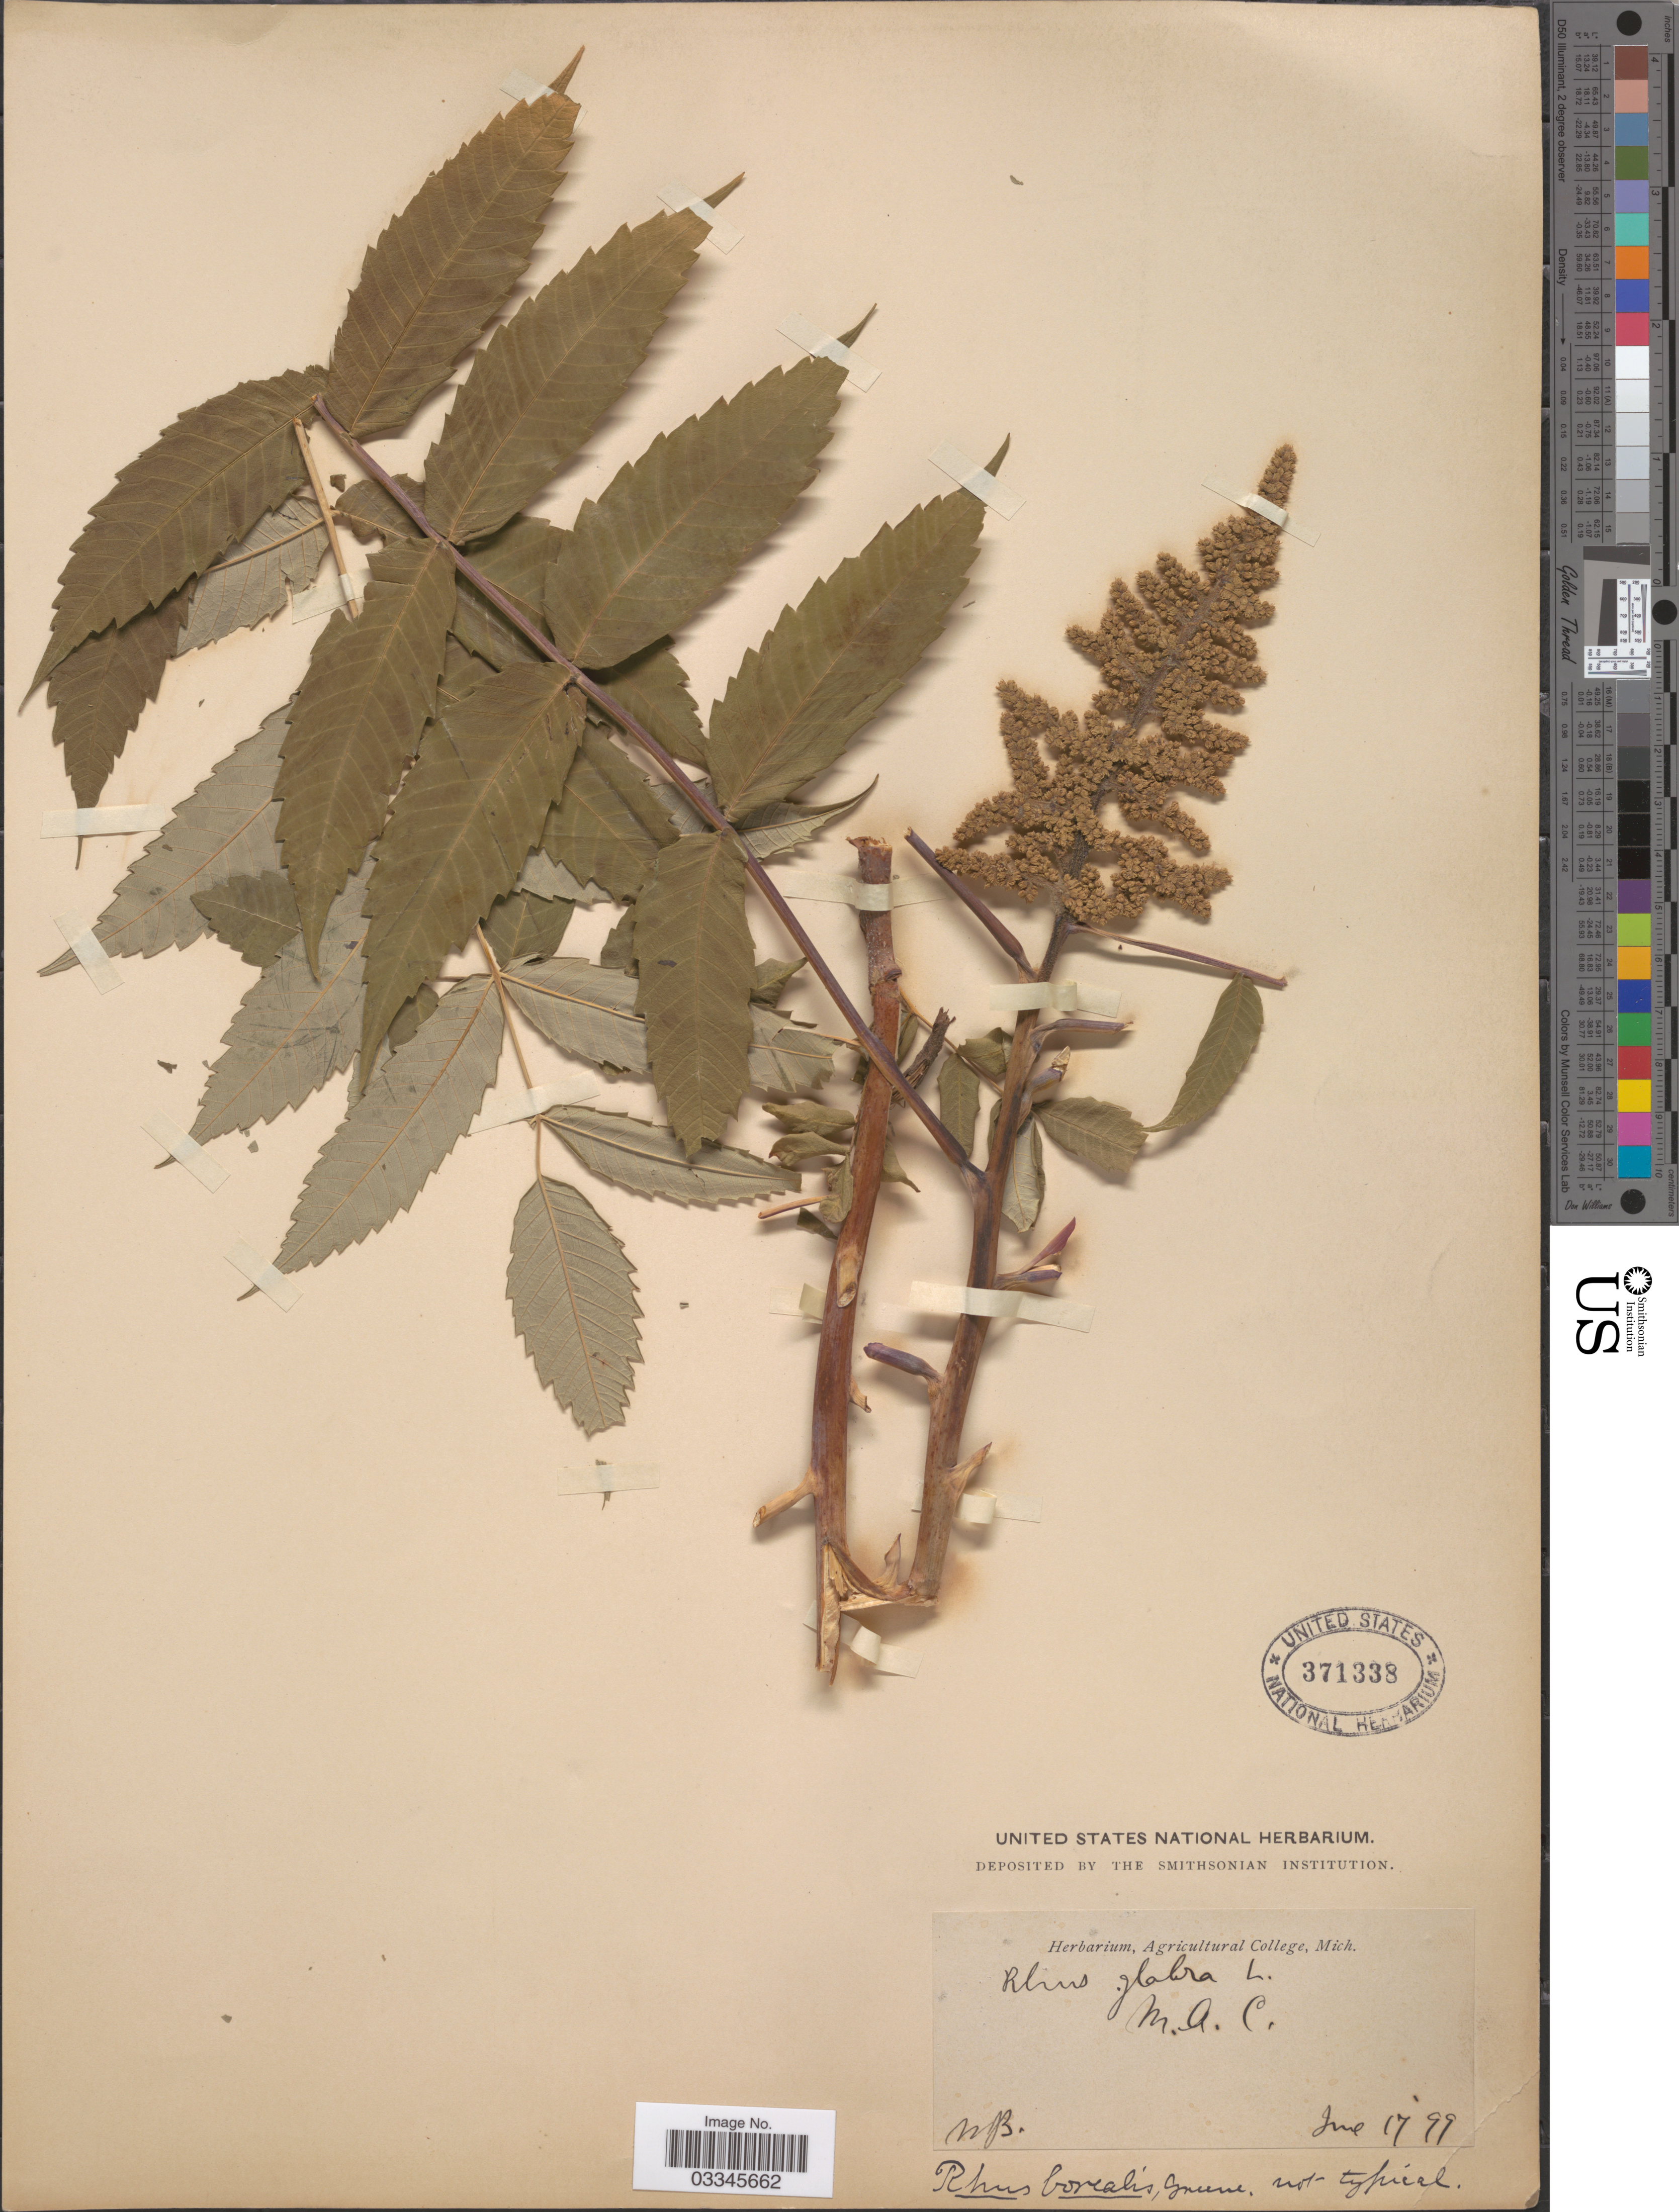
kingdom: Plantae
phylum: Tracheophyta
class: Magnoliopsida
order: Sapindales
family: Anacardiaceae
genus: Rhus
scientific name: Rhus borealis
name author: Greene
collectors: W.J.B.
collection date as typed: Transcribed d/m/y: 17/6/99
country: United States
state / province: Michigan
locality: M. A. C.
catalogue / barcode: US 371338